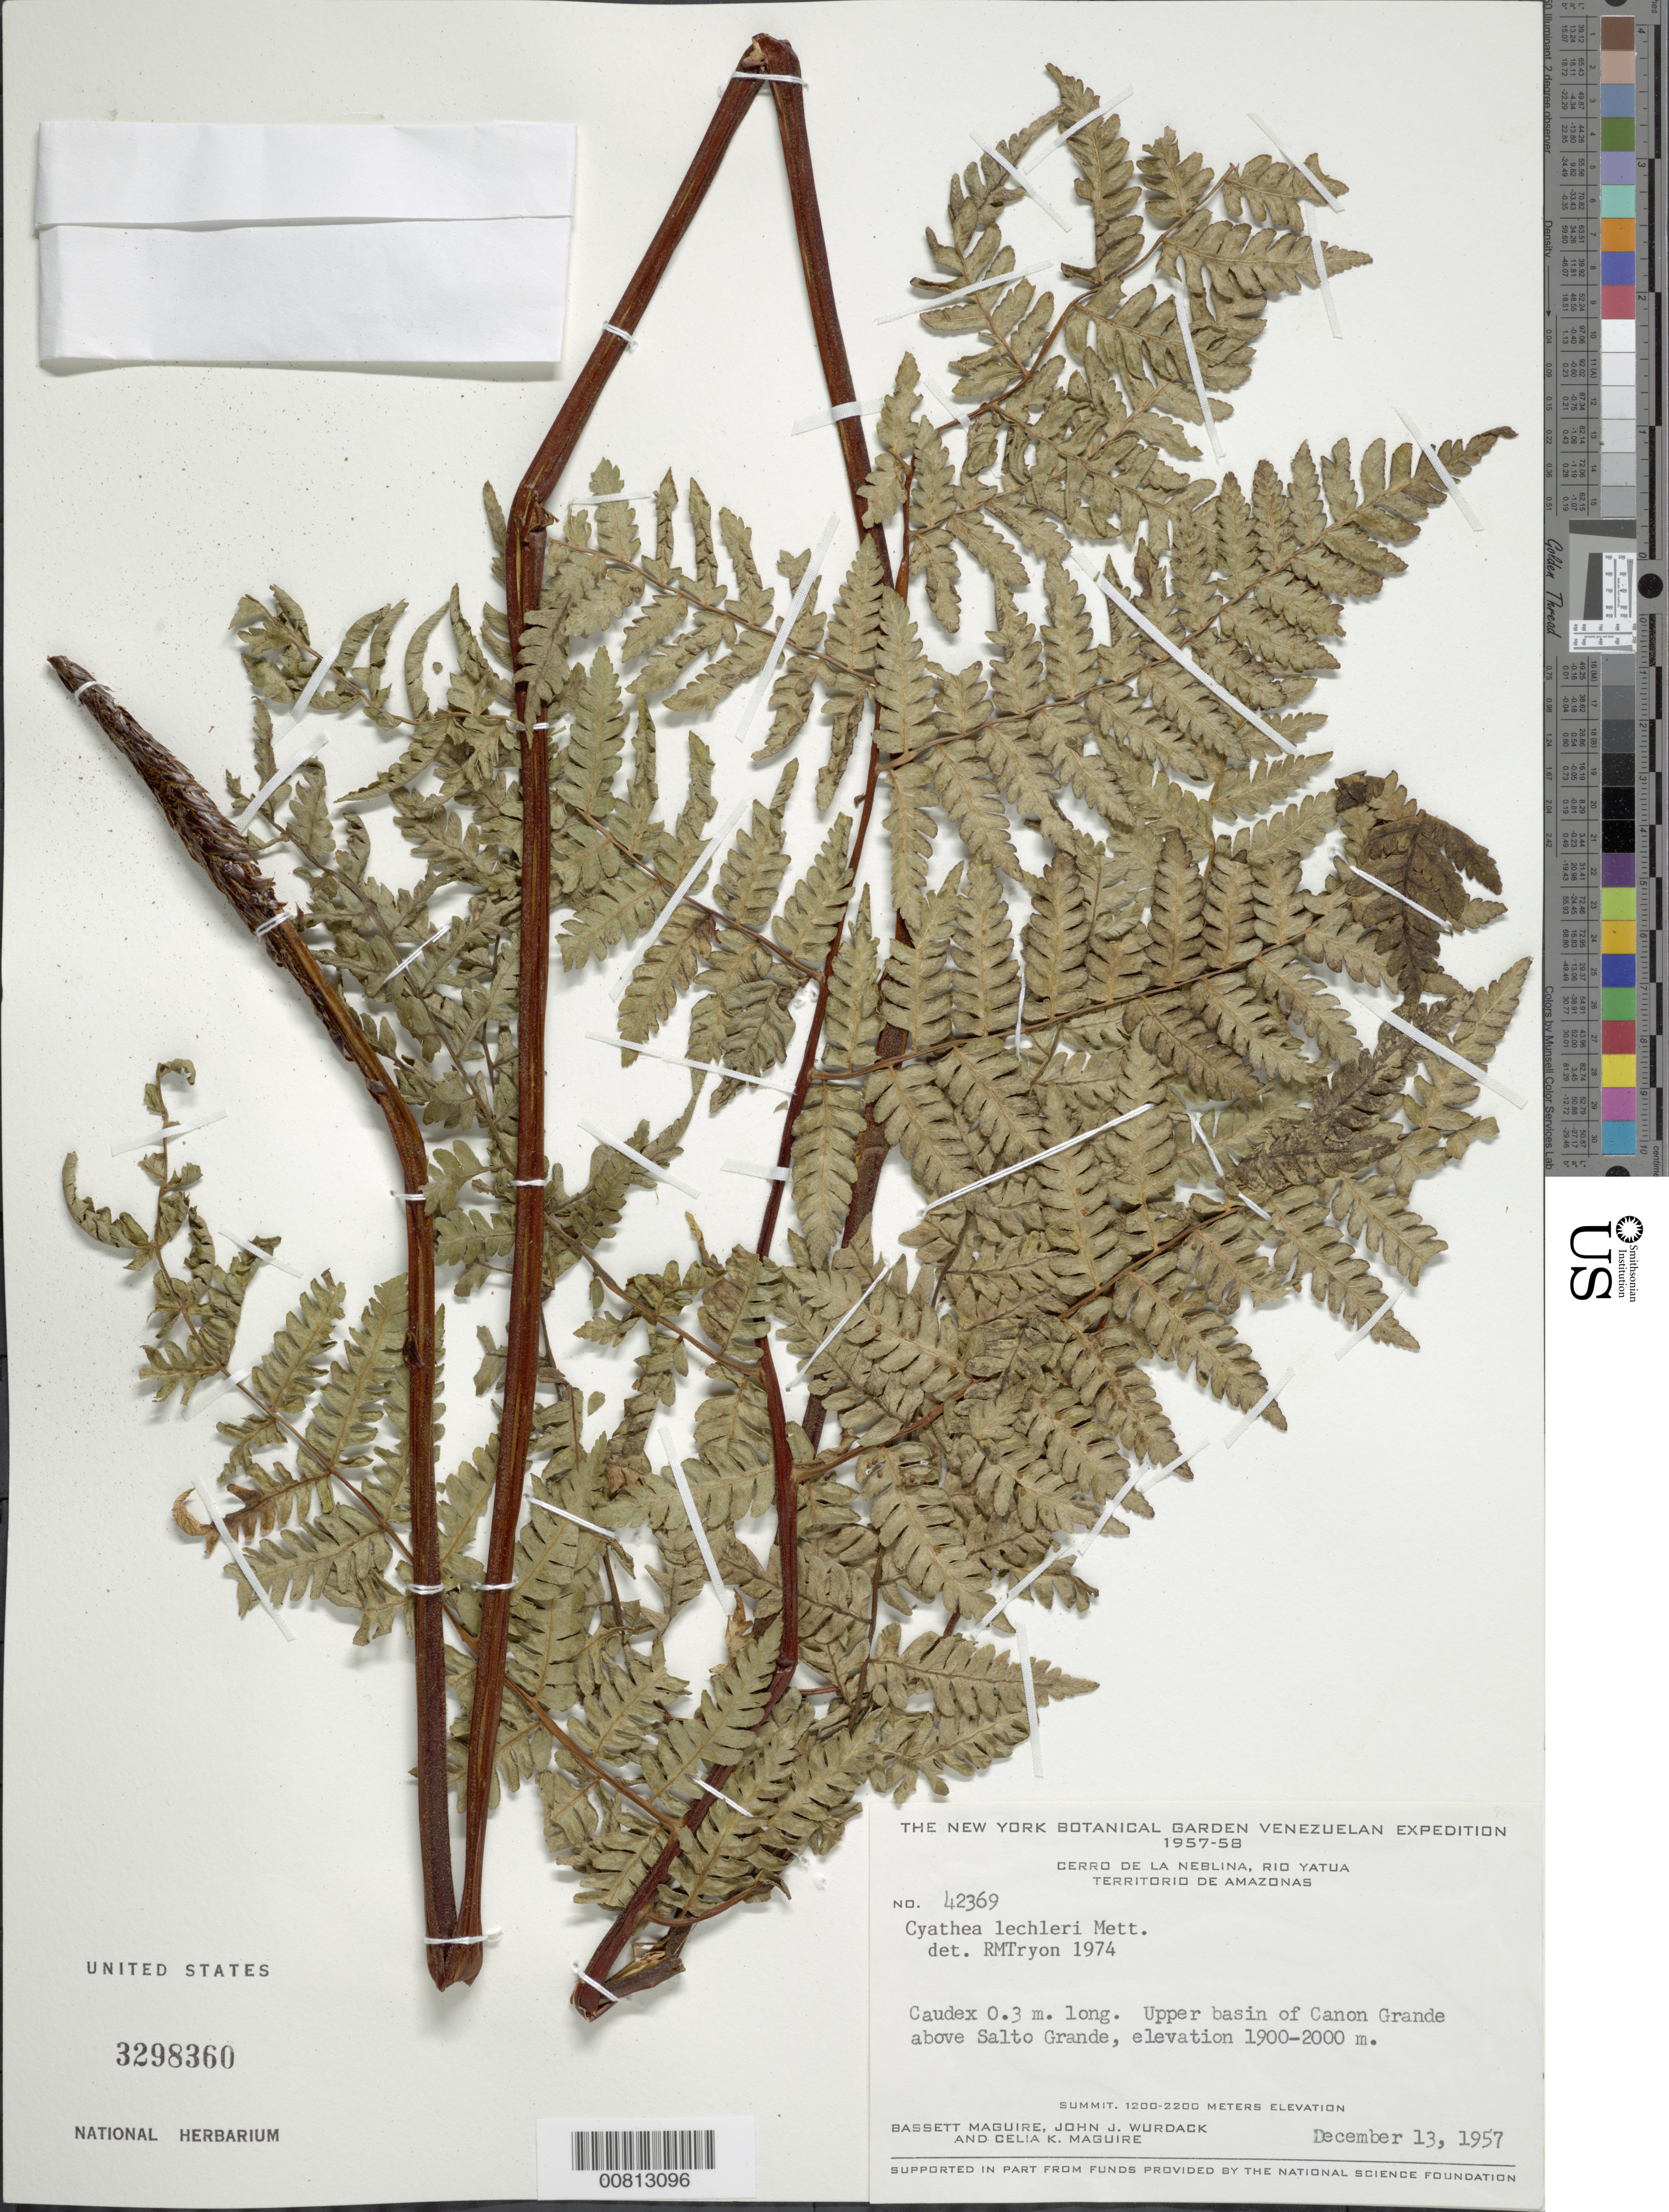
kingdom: Plantae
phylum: Tracheophyta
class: Polypodiopsida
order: Cyatheales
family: Cyatheaceae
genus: Cyathea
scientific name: Cyathea lechleri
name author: Mett.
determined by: Tryon, Rolla M., Jr.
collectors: B. Maguire, J. J. Wurdack & C. K. Maguire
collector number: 42369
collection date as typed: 13-Dec-57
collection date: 1957-12-13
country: Venezuela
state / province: Amazonas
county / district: Río Negro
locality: Cerro de la Neblina, Río Yatua, upper basin of Caño Grande above Salto Grande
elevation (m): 1900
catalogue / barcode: US 3298360